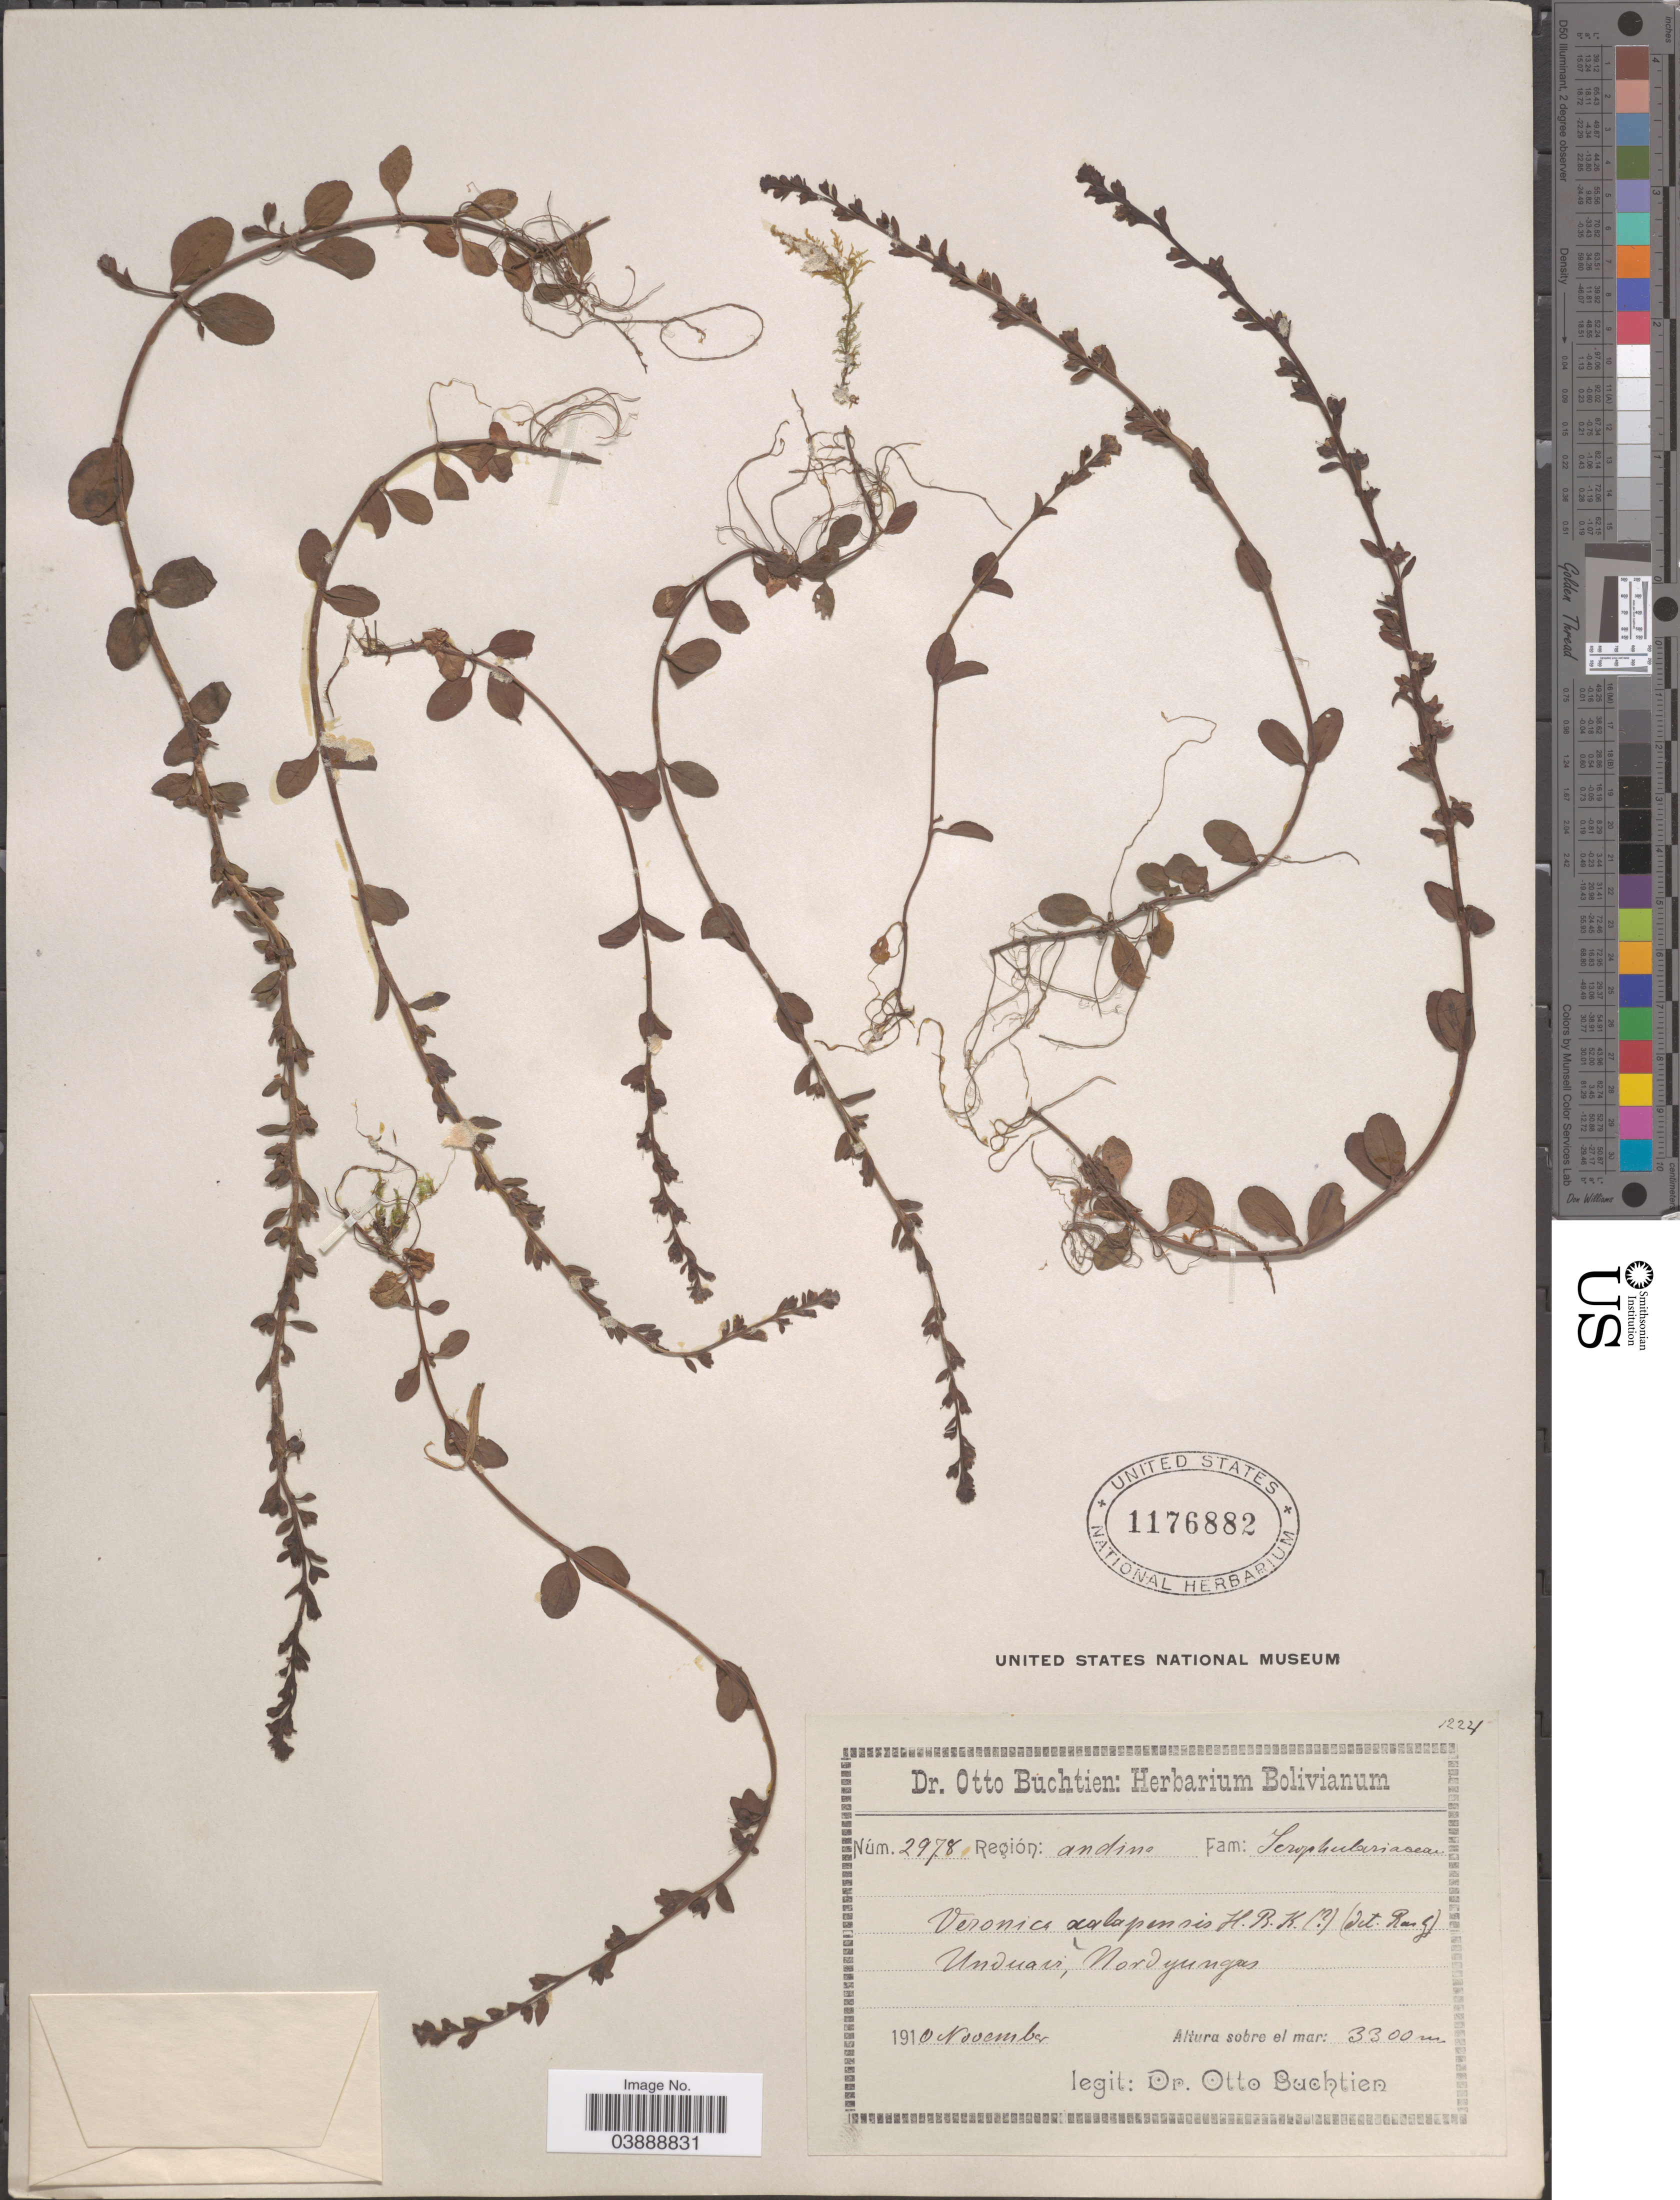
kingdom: Plantae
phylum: Tracheophyta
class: Magnoliopsida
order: Lamiales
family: Plantaginaceae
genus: Veronica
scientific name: Veronica serpyllifolia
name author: L.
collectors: O. Buchtien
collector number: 2978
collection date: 1910-11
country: Bolivia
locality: Región: andina. Unduavi, Nordyungas.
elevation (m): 3300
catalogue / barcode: US 1176882